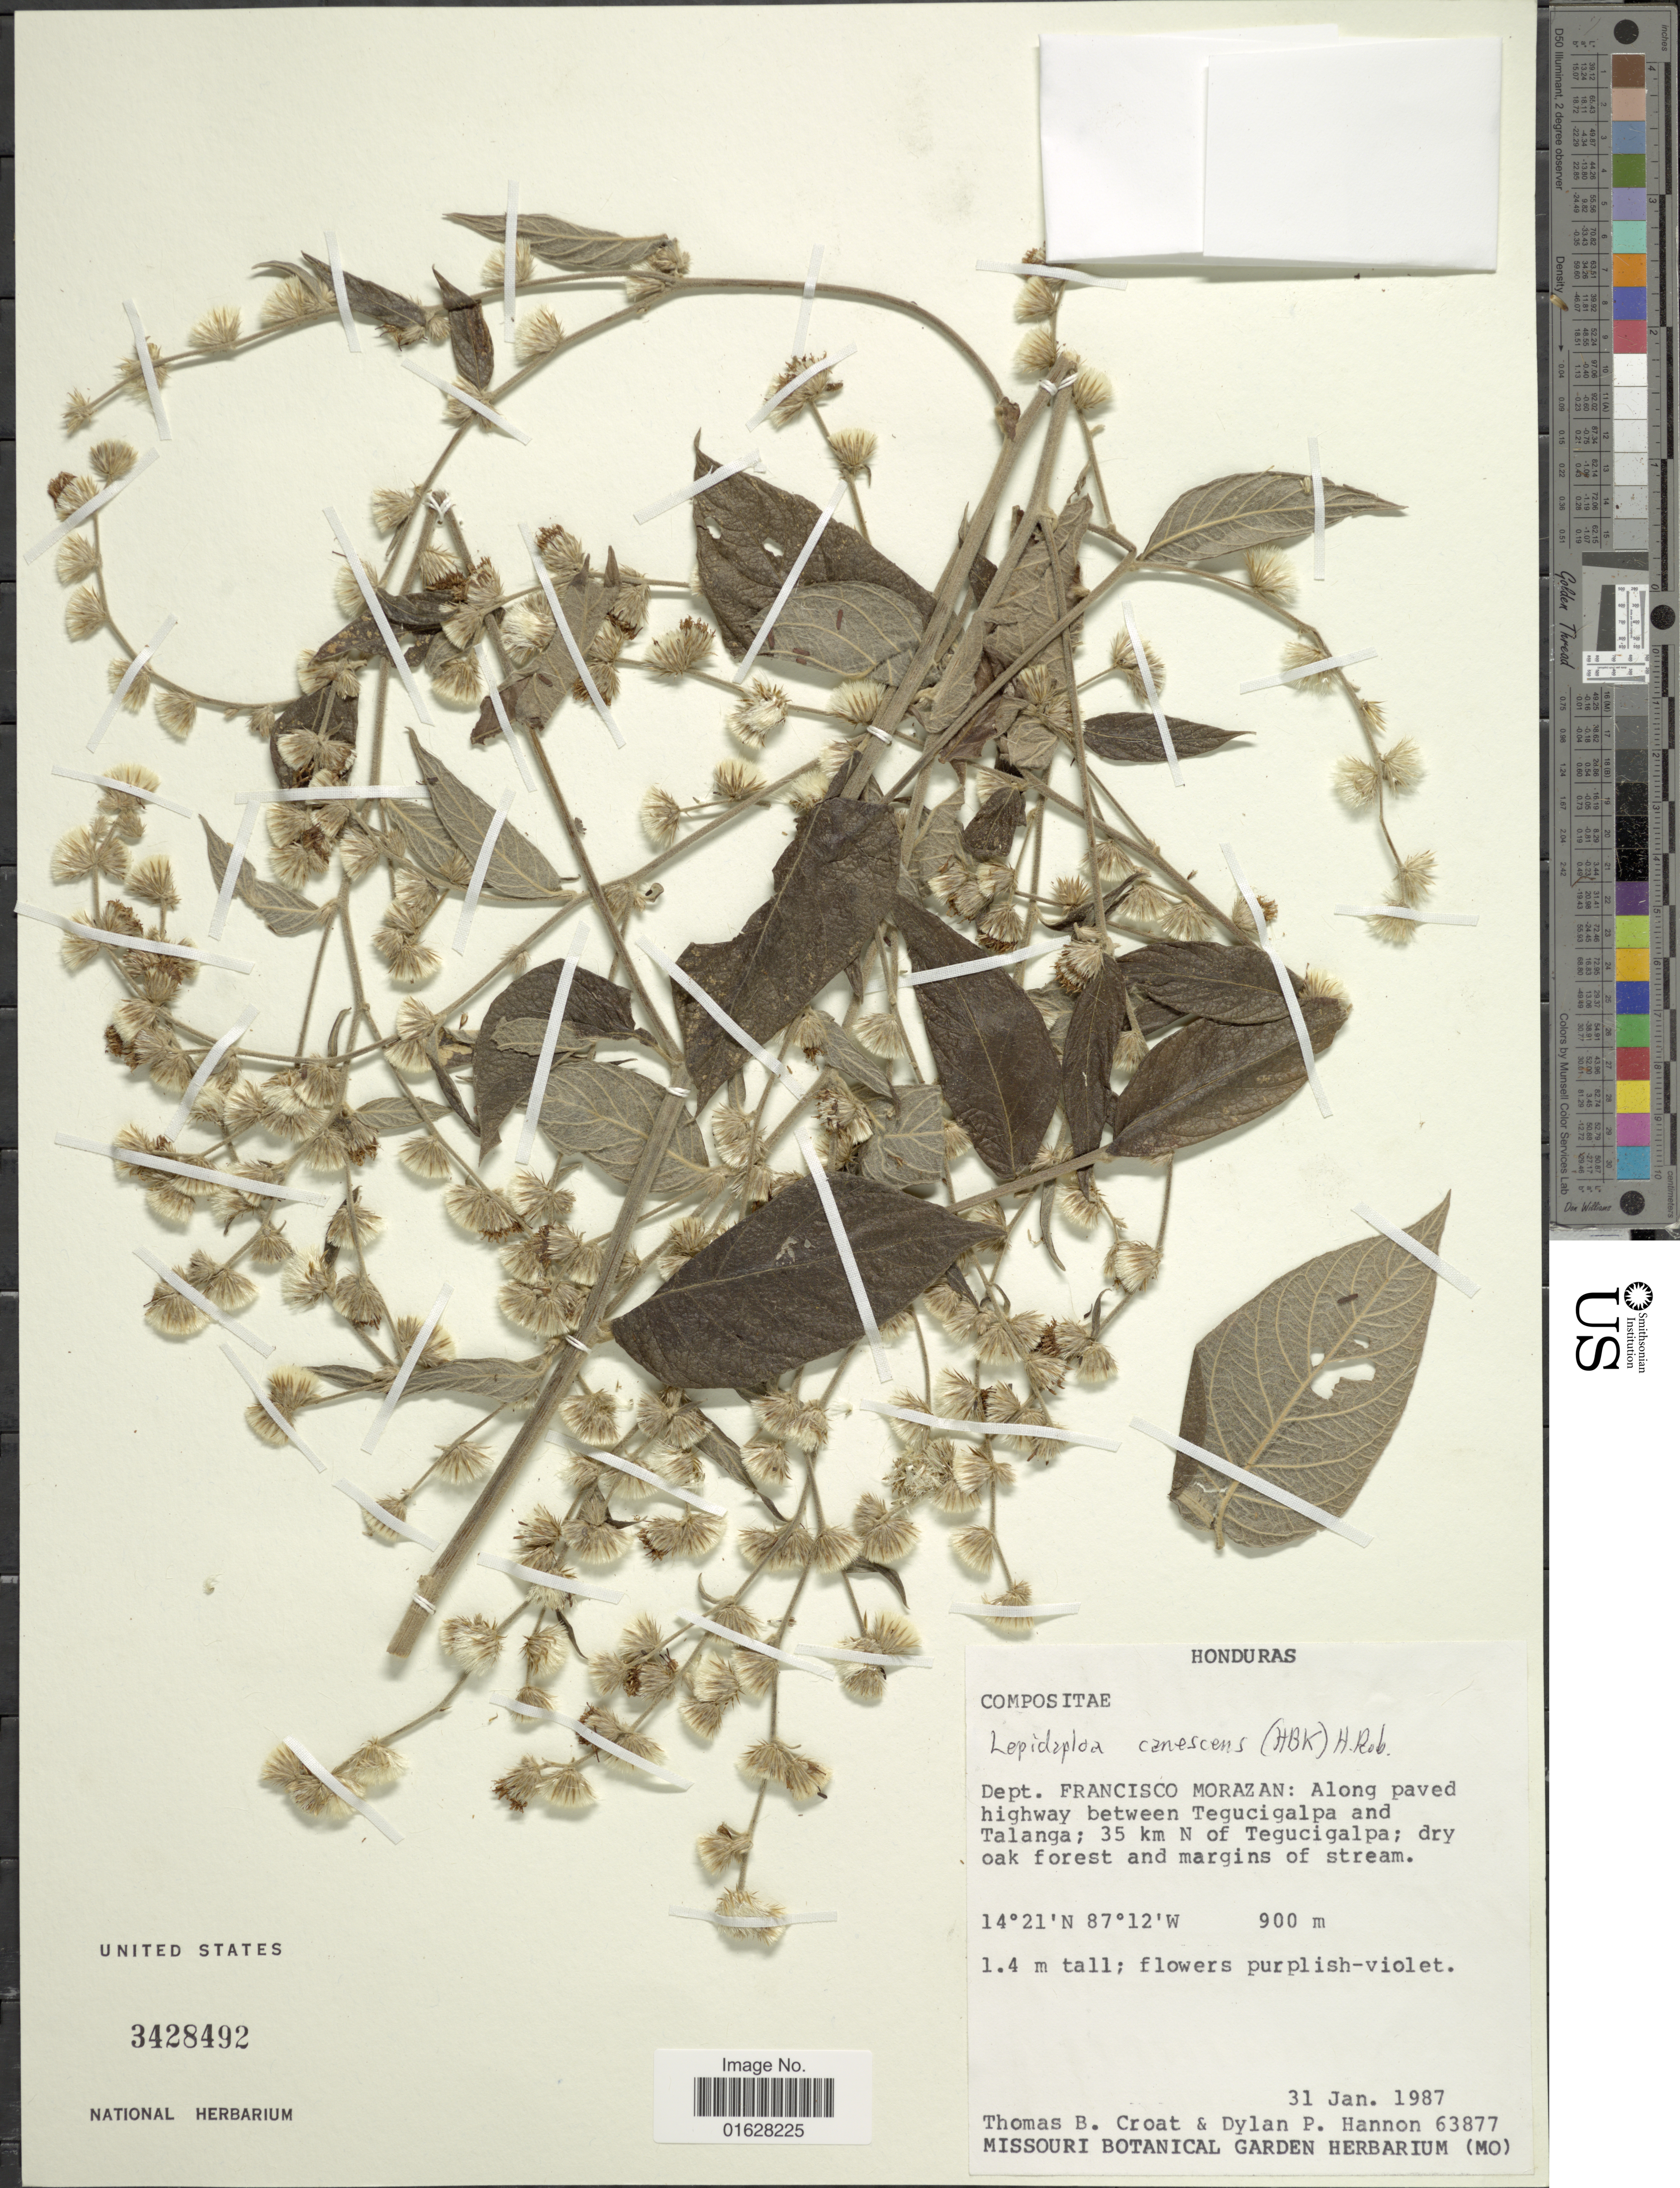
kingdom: Plantae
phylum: Tracheophyta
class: Magnoliopsida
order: Asterales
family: Asteraceae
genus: Lepidaploa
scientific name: Lepidaploa canescens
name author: (Kunth) H. Rob.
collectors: T. B. Croat & D. Hannon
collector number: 63877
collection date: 1987-01-31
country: Honduras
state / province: Fco. Morazán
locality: Dept. Francisco Morazan, along paved highway between Tegucigalpa and Talanga, 35 km N of Tegucigalpa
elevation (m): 900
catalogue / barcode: US 3428492